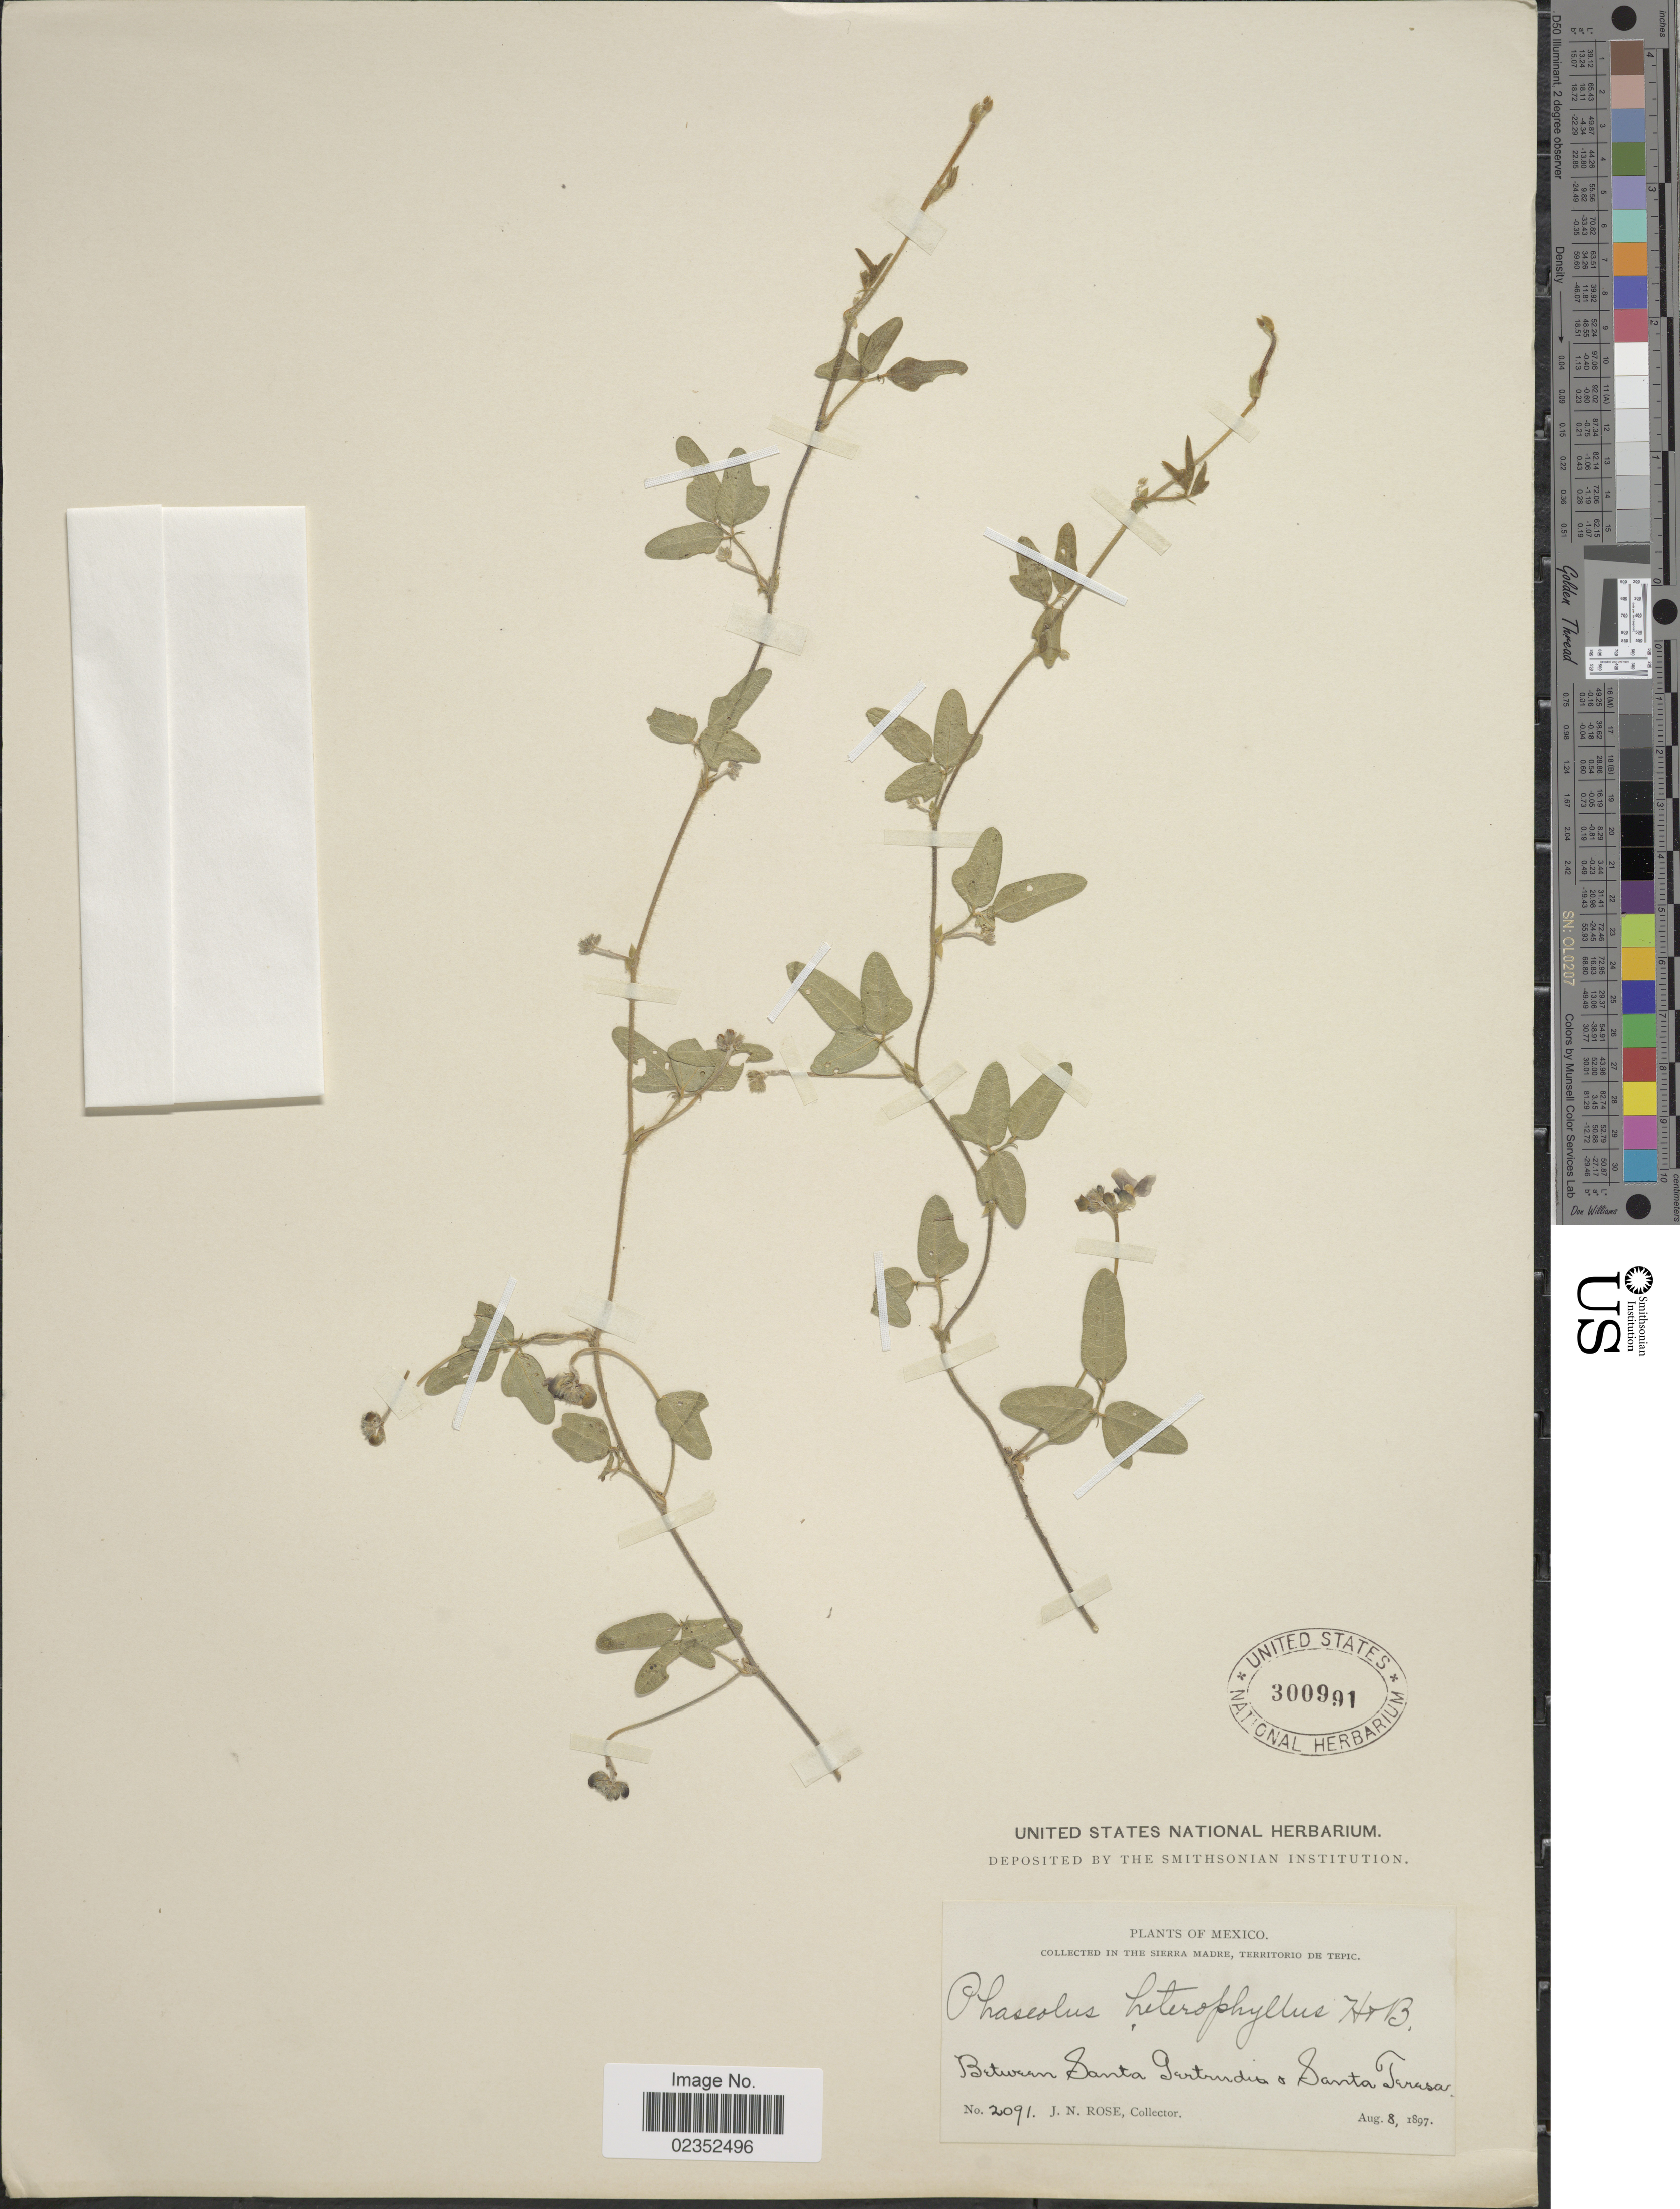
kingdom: Plantae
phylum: Tracheophyta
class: Magnoliopsida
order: Fabales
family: Fabaceae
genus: Macroptilium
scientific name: Macroptilium gibbosifolium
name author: (Ortega) A. Delgado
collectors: J. N. Rose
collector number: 2091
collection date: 1897-08-08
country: Mexico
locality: Sierra Madre, Territorio de Tepic. Between Santa Gertrudio + Santa Teresa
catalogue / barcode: US 300991